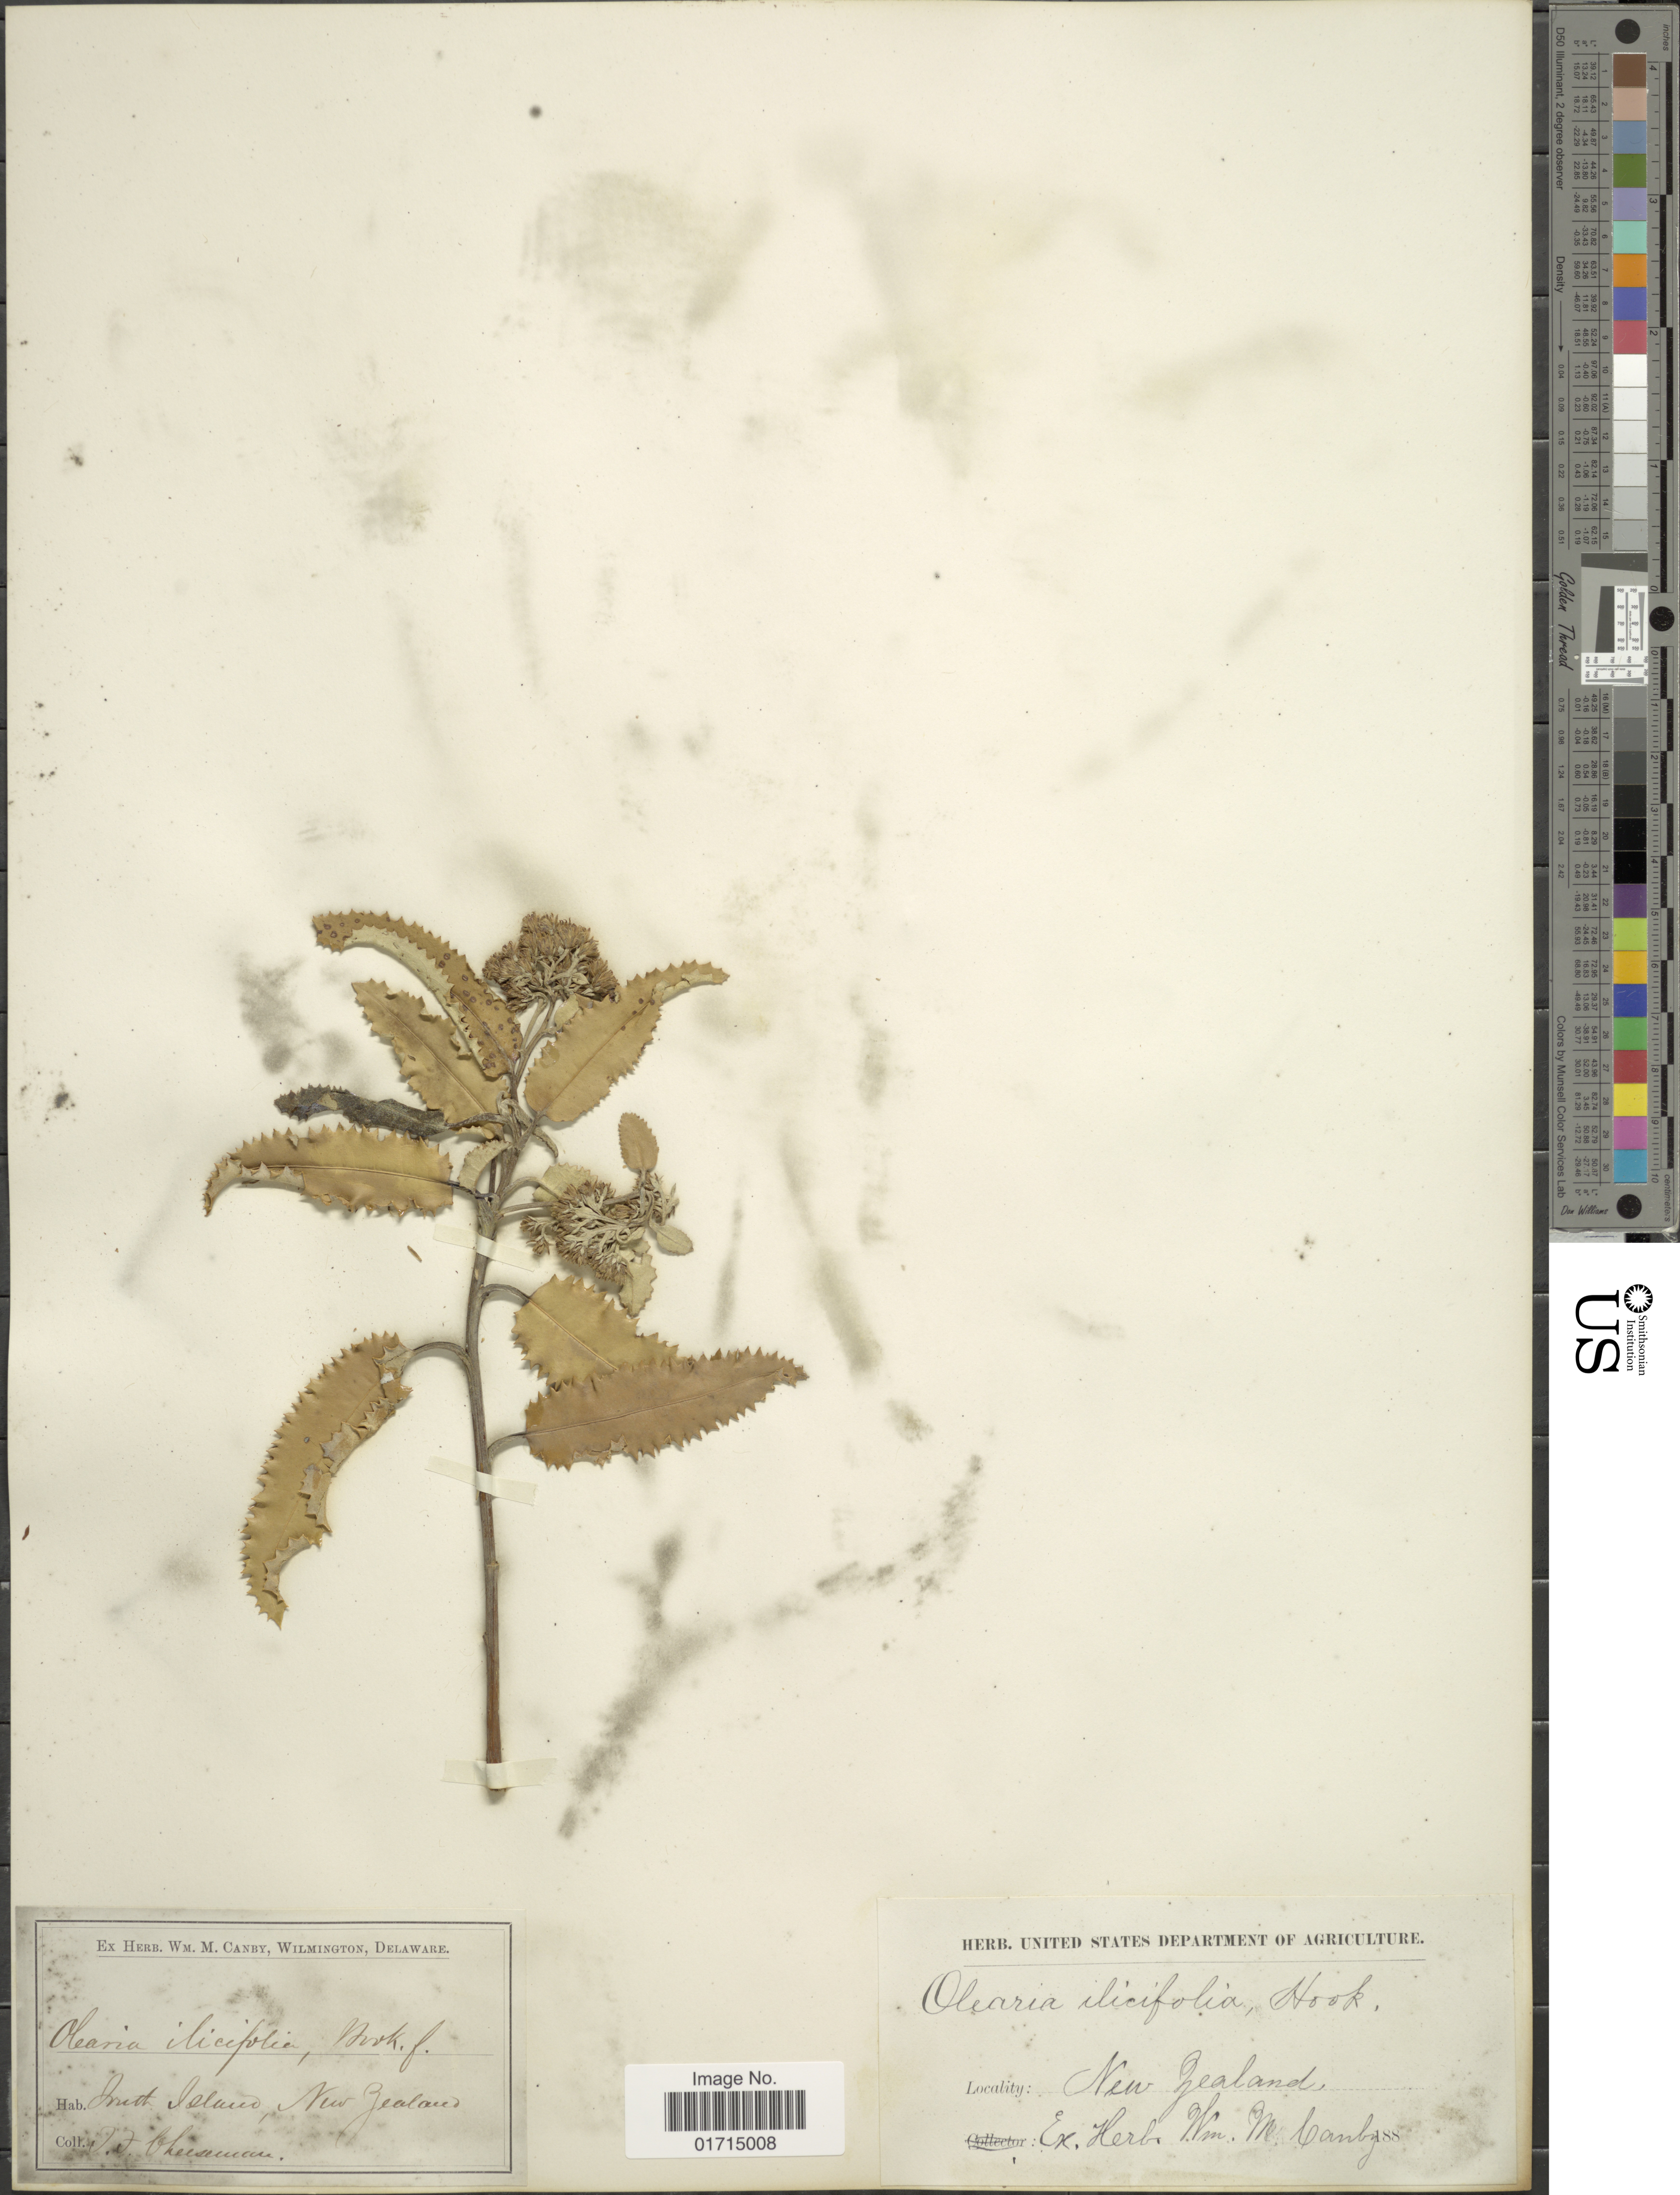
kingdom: Plantae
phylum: Tracheophyta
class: Magnoliopsida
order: Asterales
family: Asteraceae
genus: Olearia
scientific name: Olearia ilicifolia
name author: Hook. f.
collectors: T. F. Cheeseman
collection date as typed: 188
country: New Zealand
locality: South Island, New Zealand